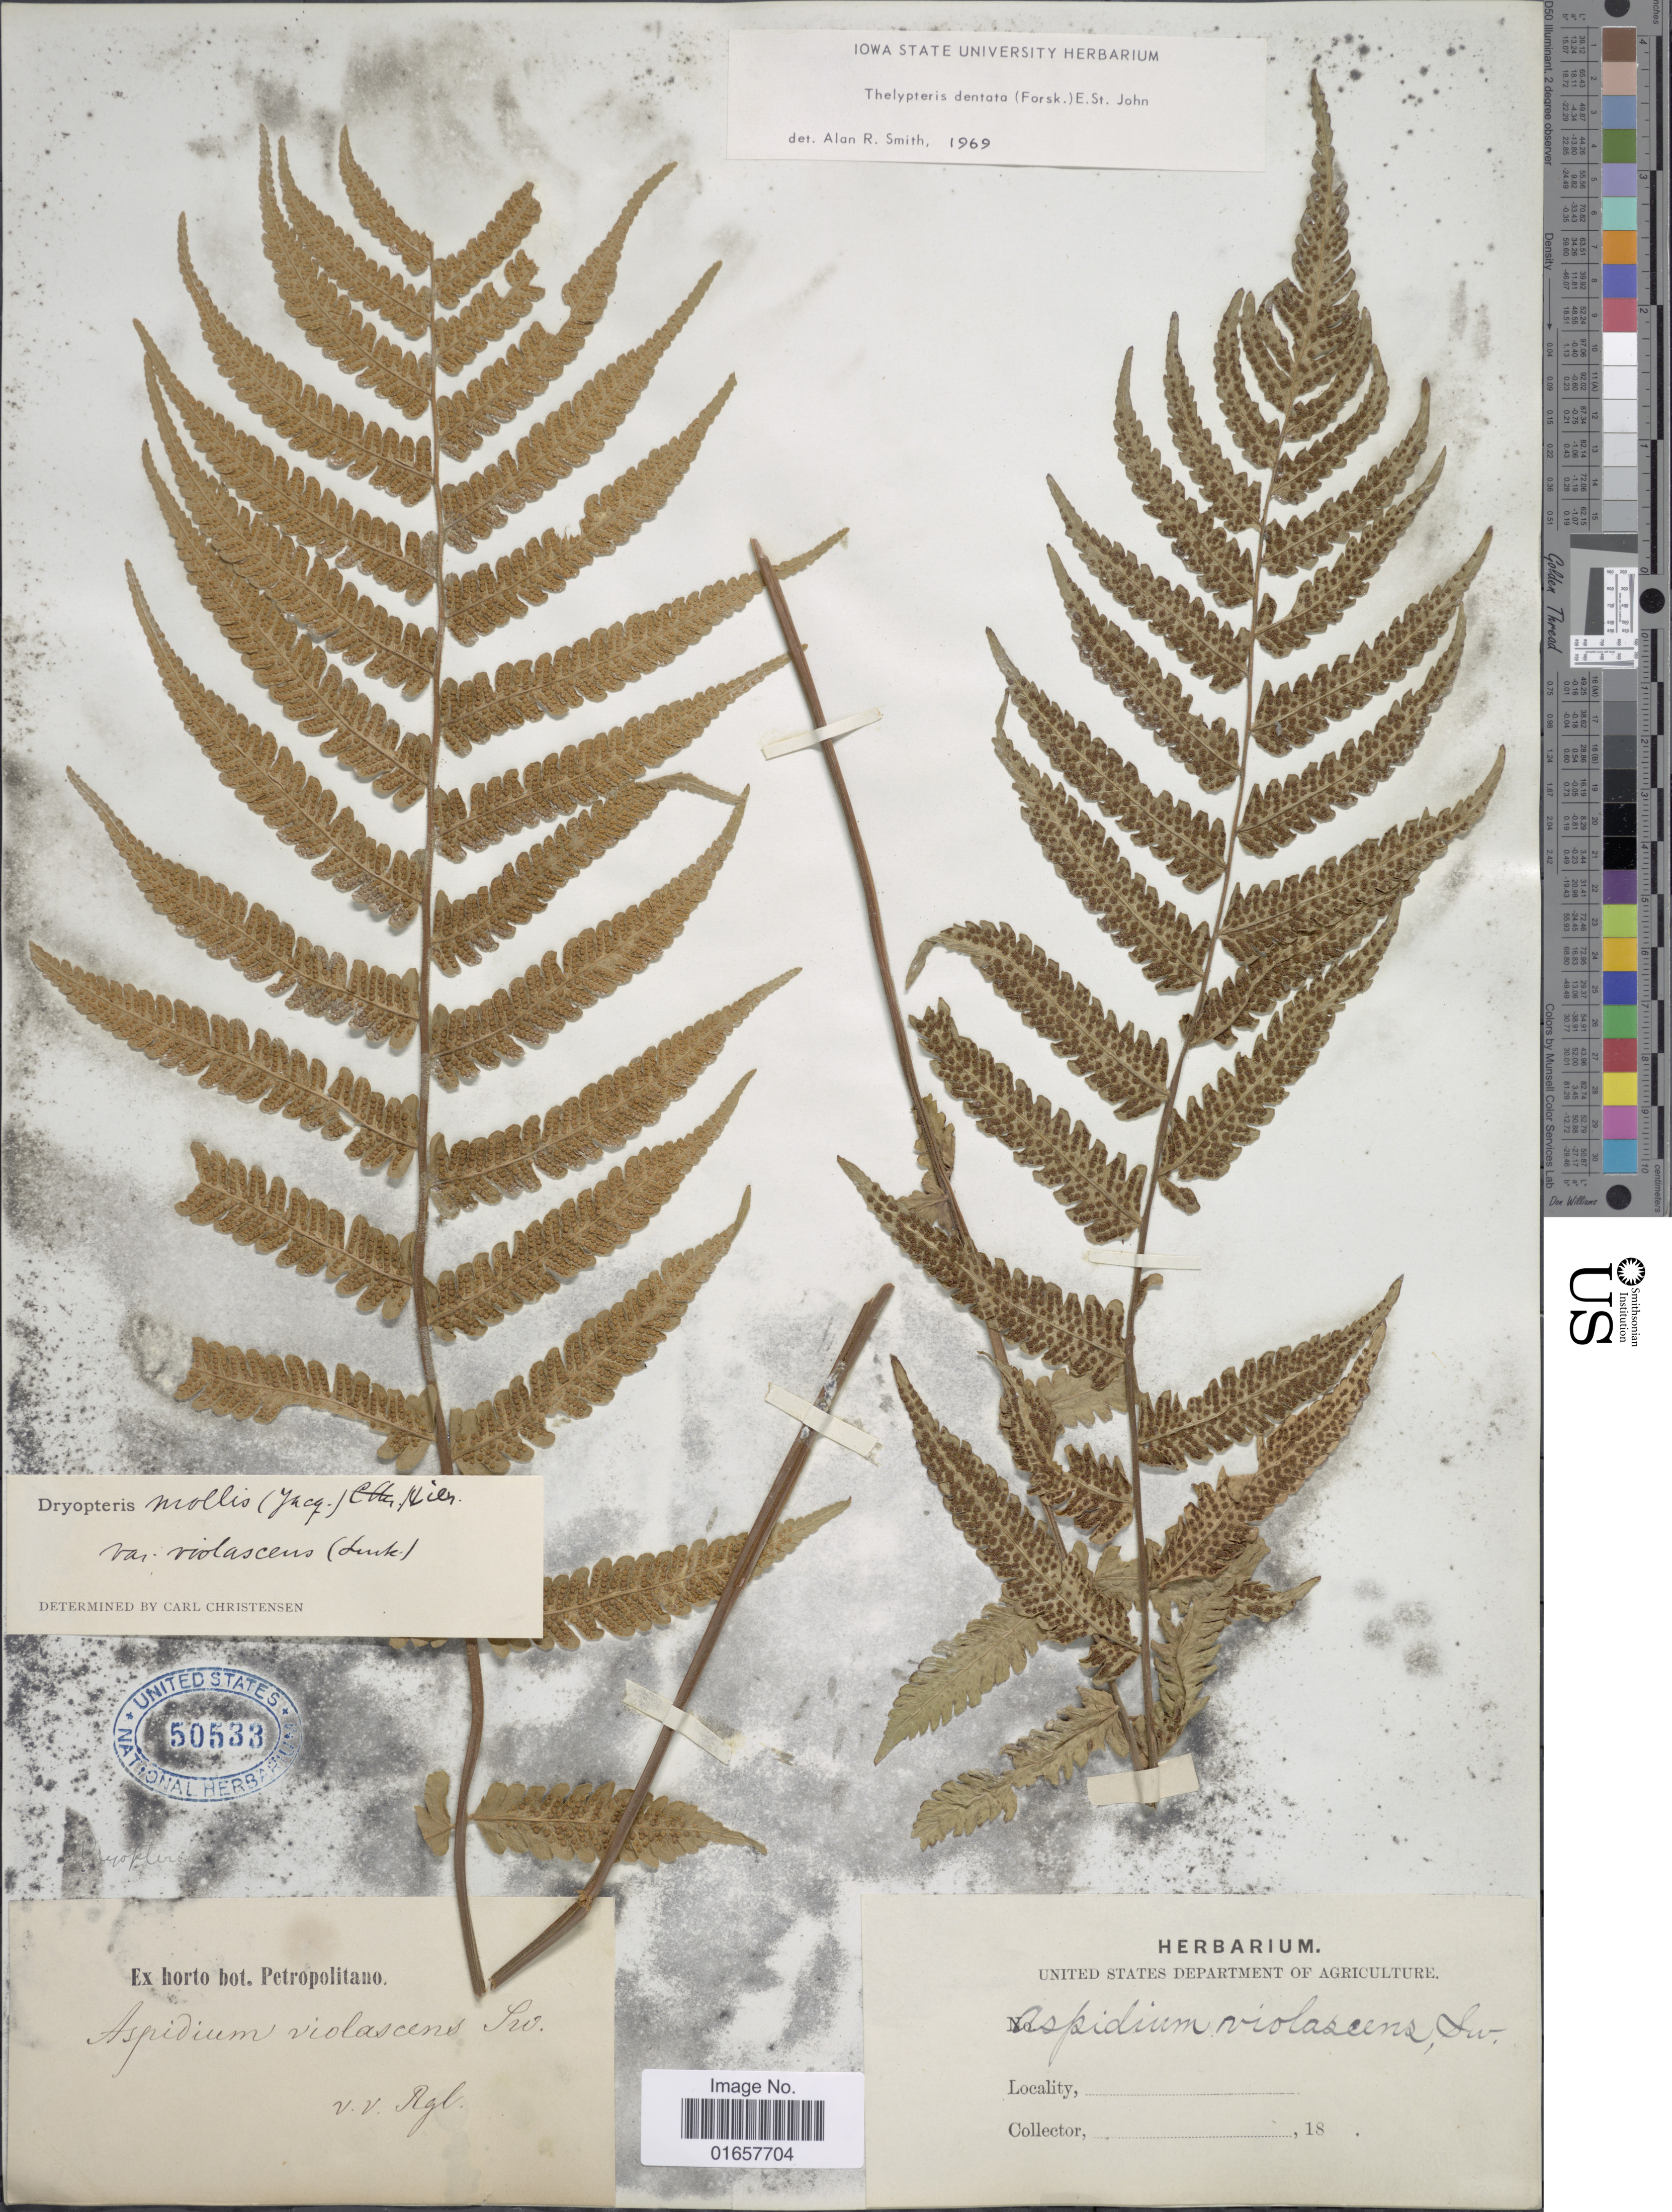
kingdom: Plantae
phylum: Tracheophyta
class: Polypodiopsida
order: Polypodiales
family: Thelypteridaceae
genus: Christella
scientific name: Christella dentata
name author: (Forssk.) Brownsey & Jermy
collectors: ex Horto Bot. Petropolitano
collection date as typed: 18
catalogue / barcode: US 50533